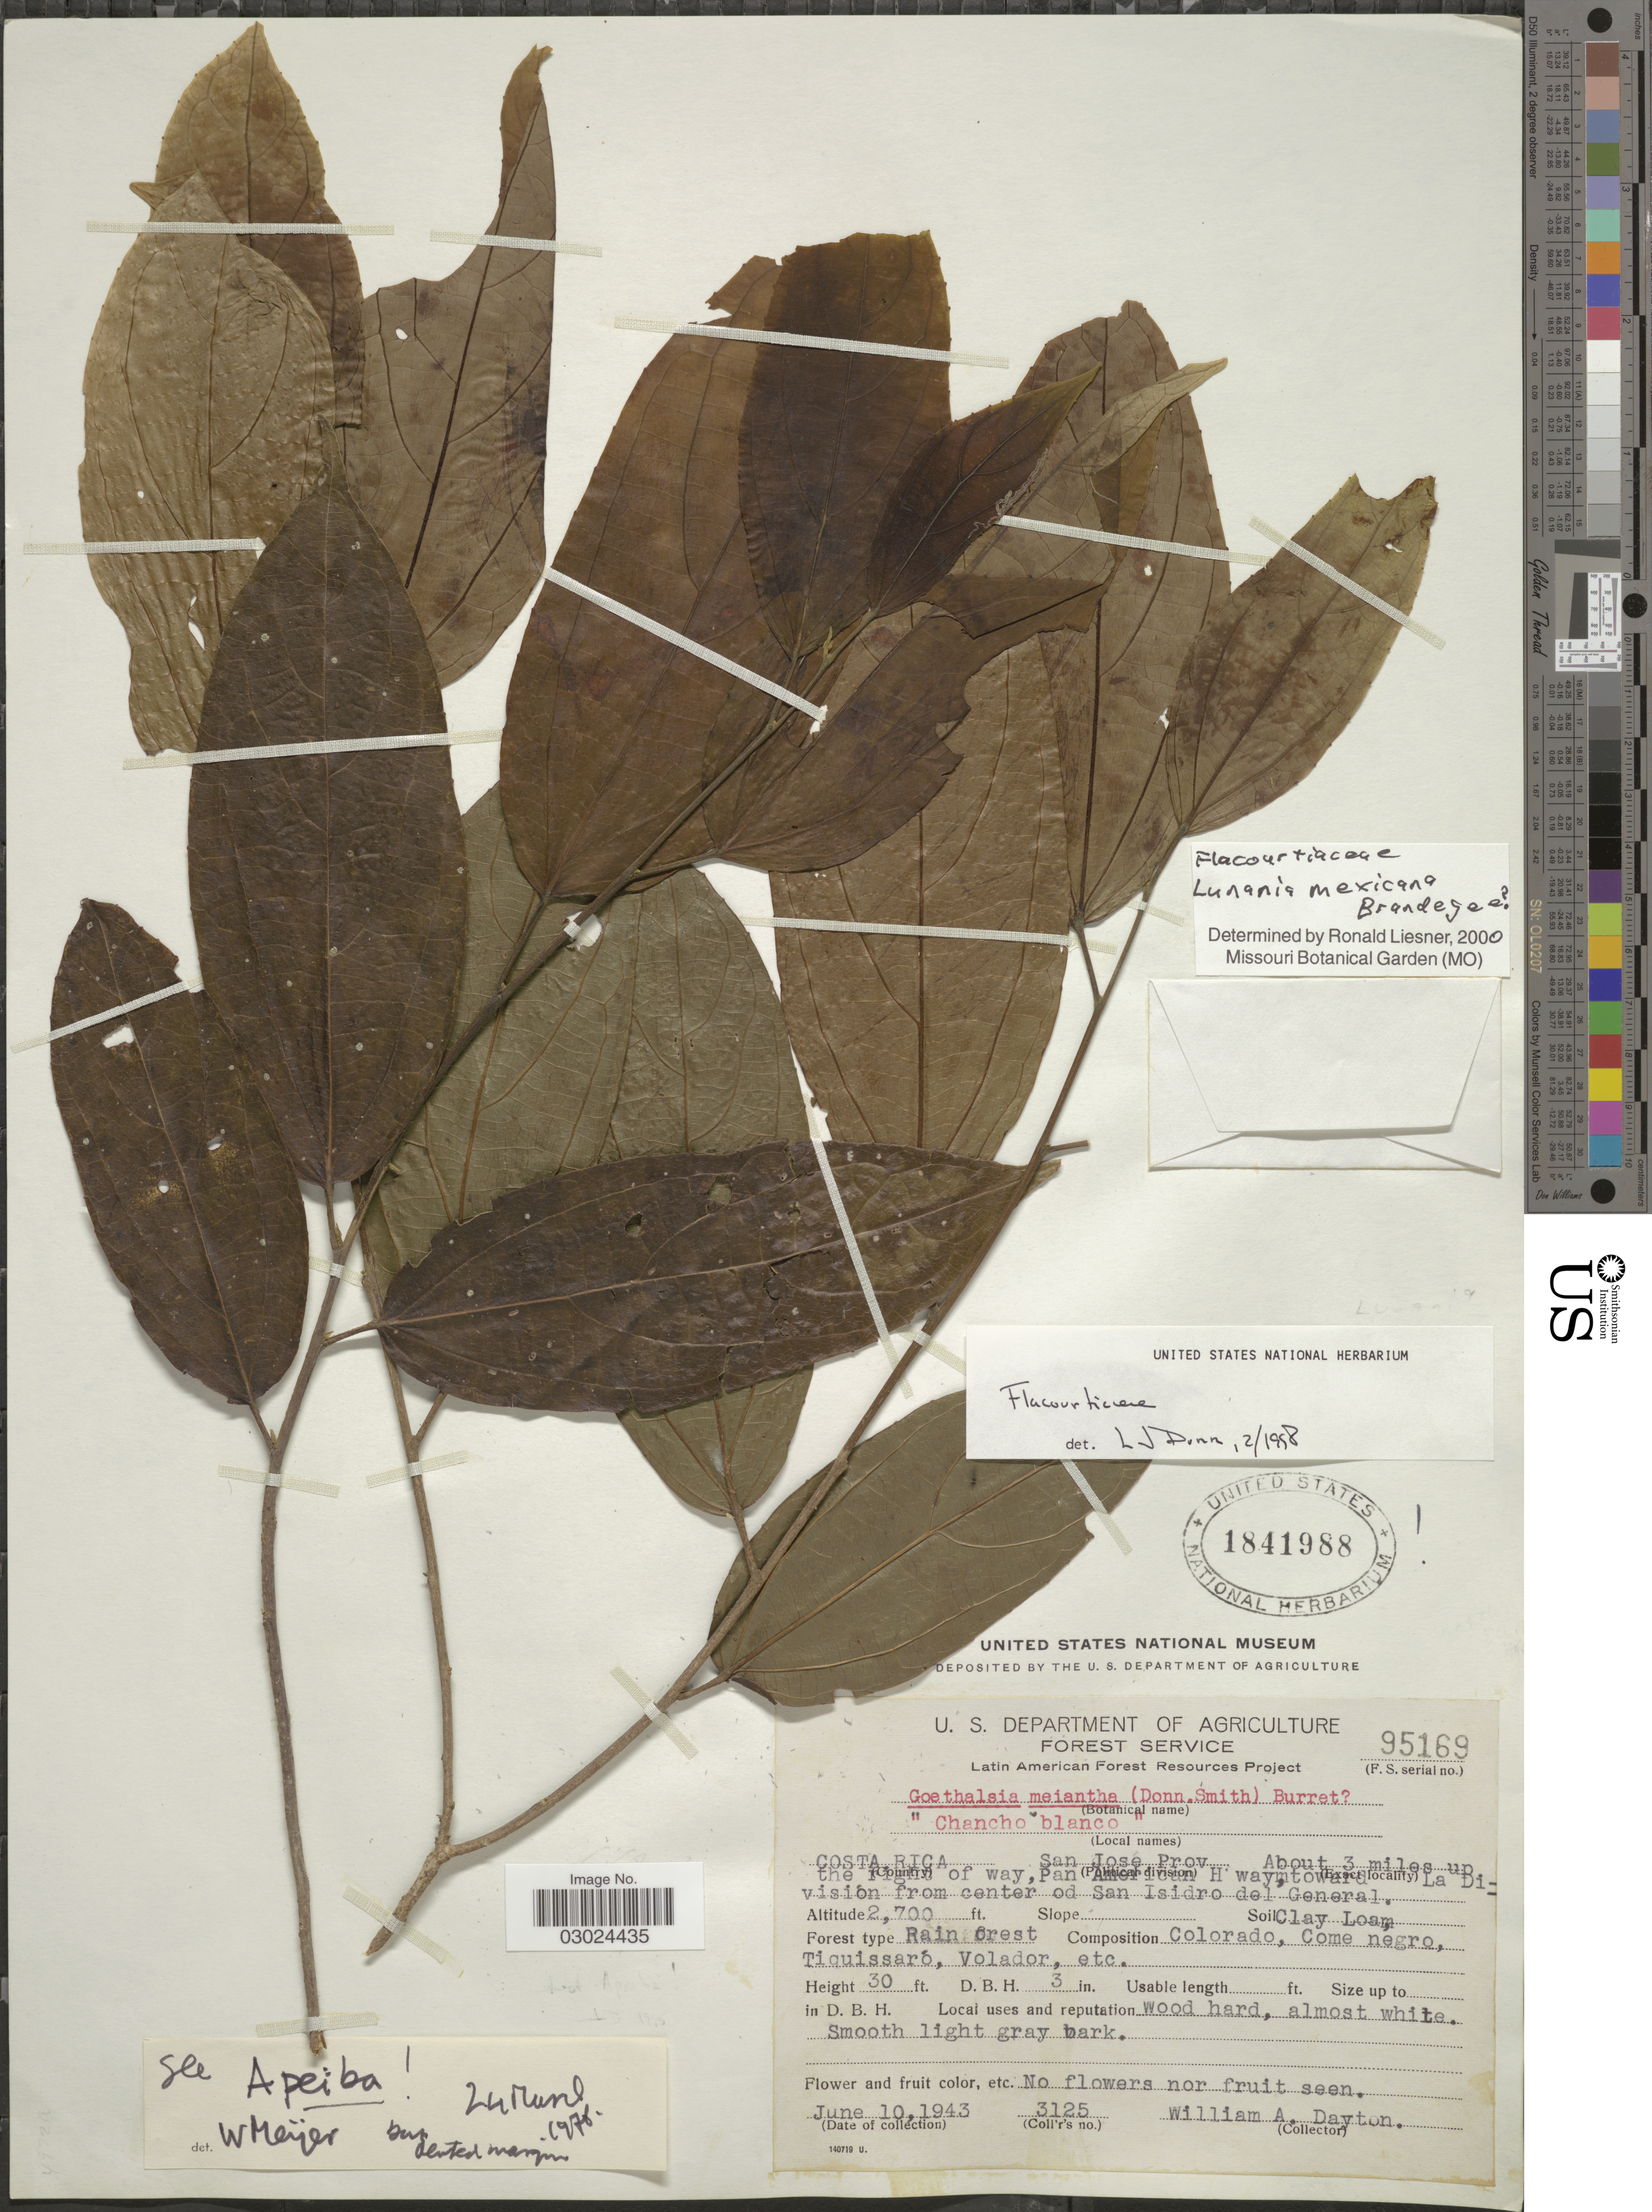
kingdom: Plantae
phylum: Tracheophyta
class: Magnoliopsida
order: Malpighiales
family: Salicaceae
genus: Lunania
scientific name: Lunania mexicana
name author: Brandegee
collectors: W. Dayton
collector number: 3125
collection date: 1943-06-10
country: Costa Rica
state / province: San José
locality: San Jose Prov. About 3 miles up the right of way, Pan American H'way toward La Division from center of San Isidro del General.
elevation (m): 823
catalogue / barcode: US 1841988